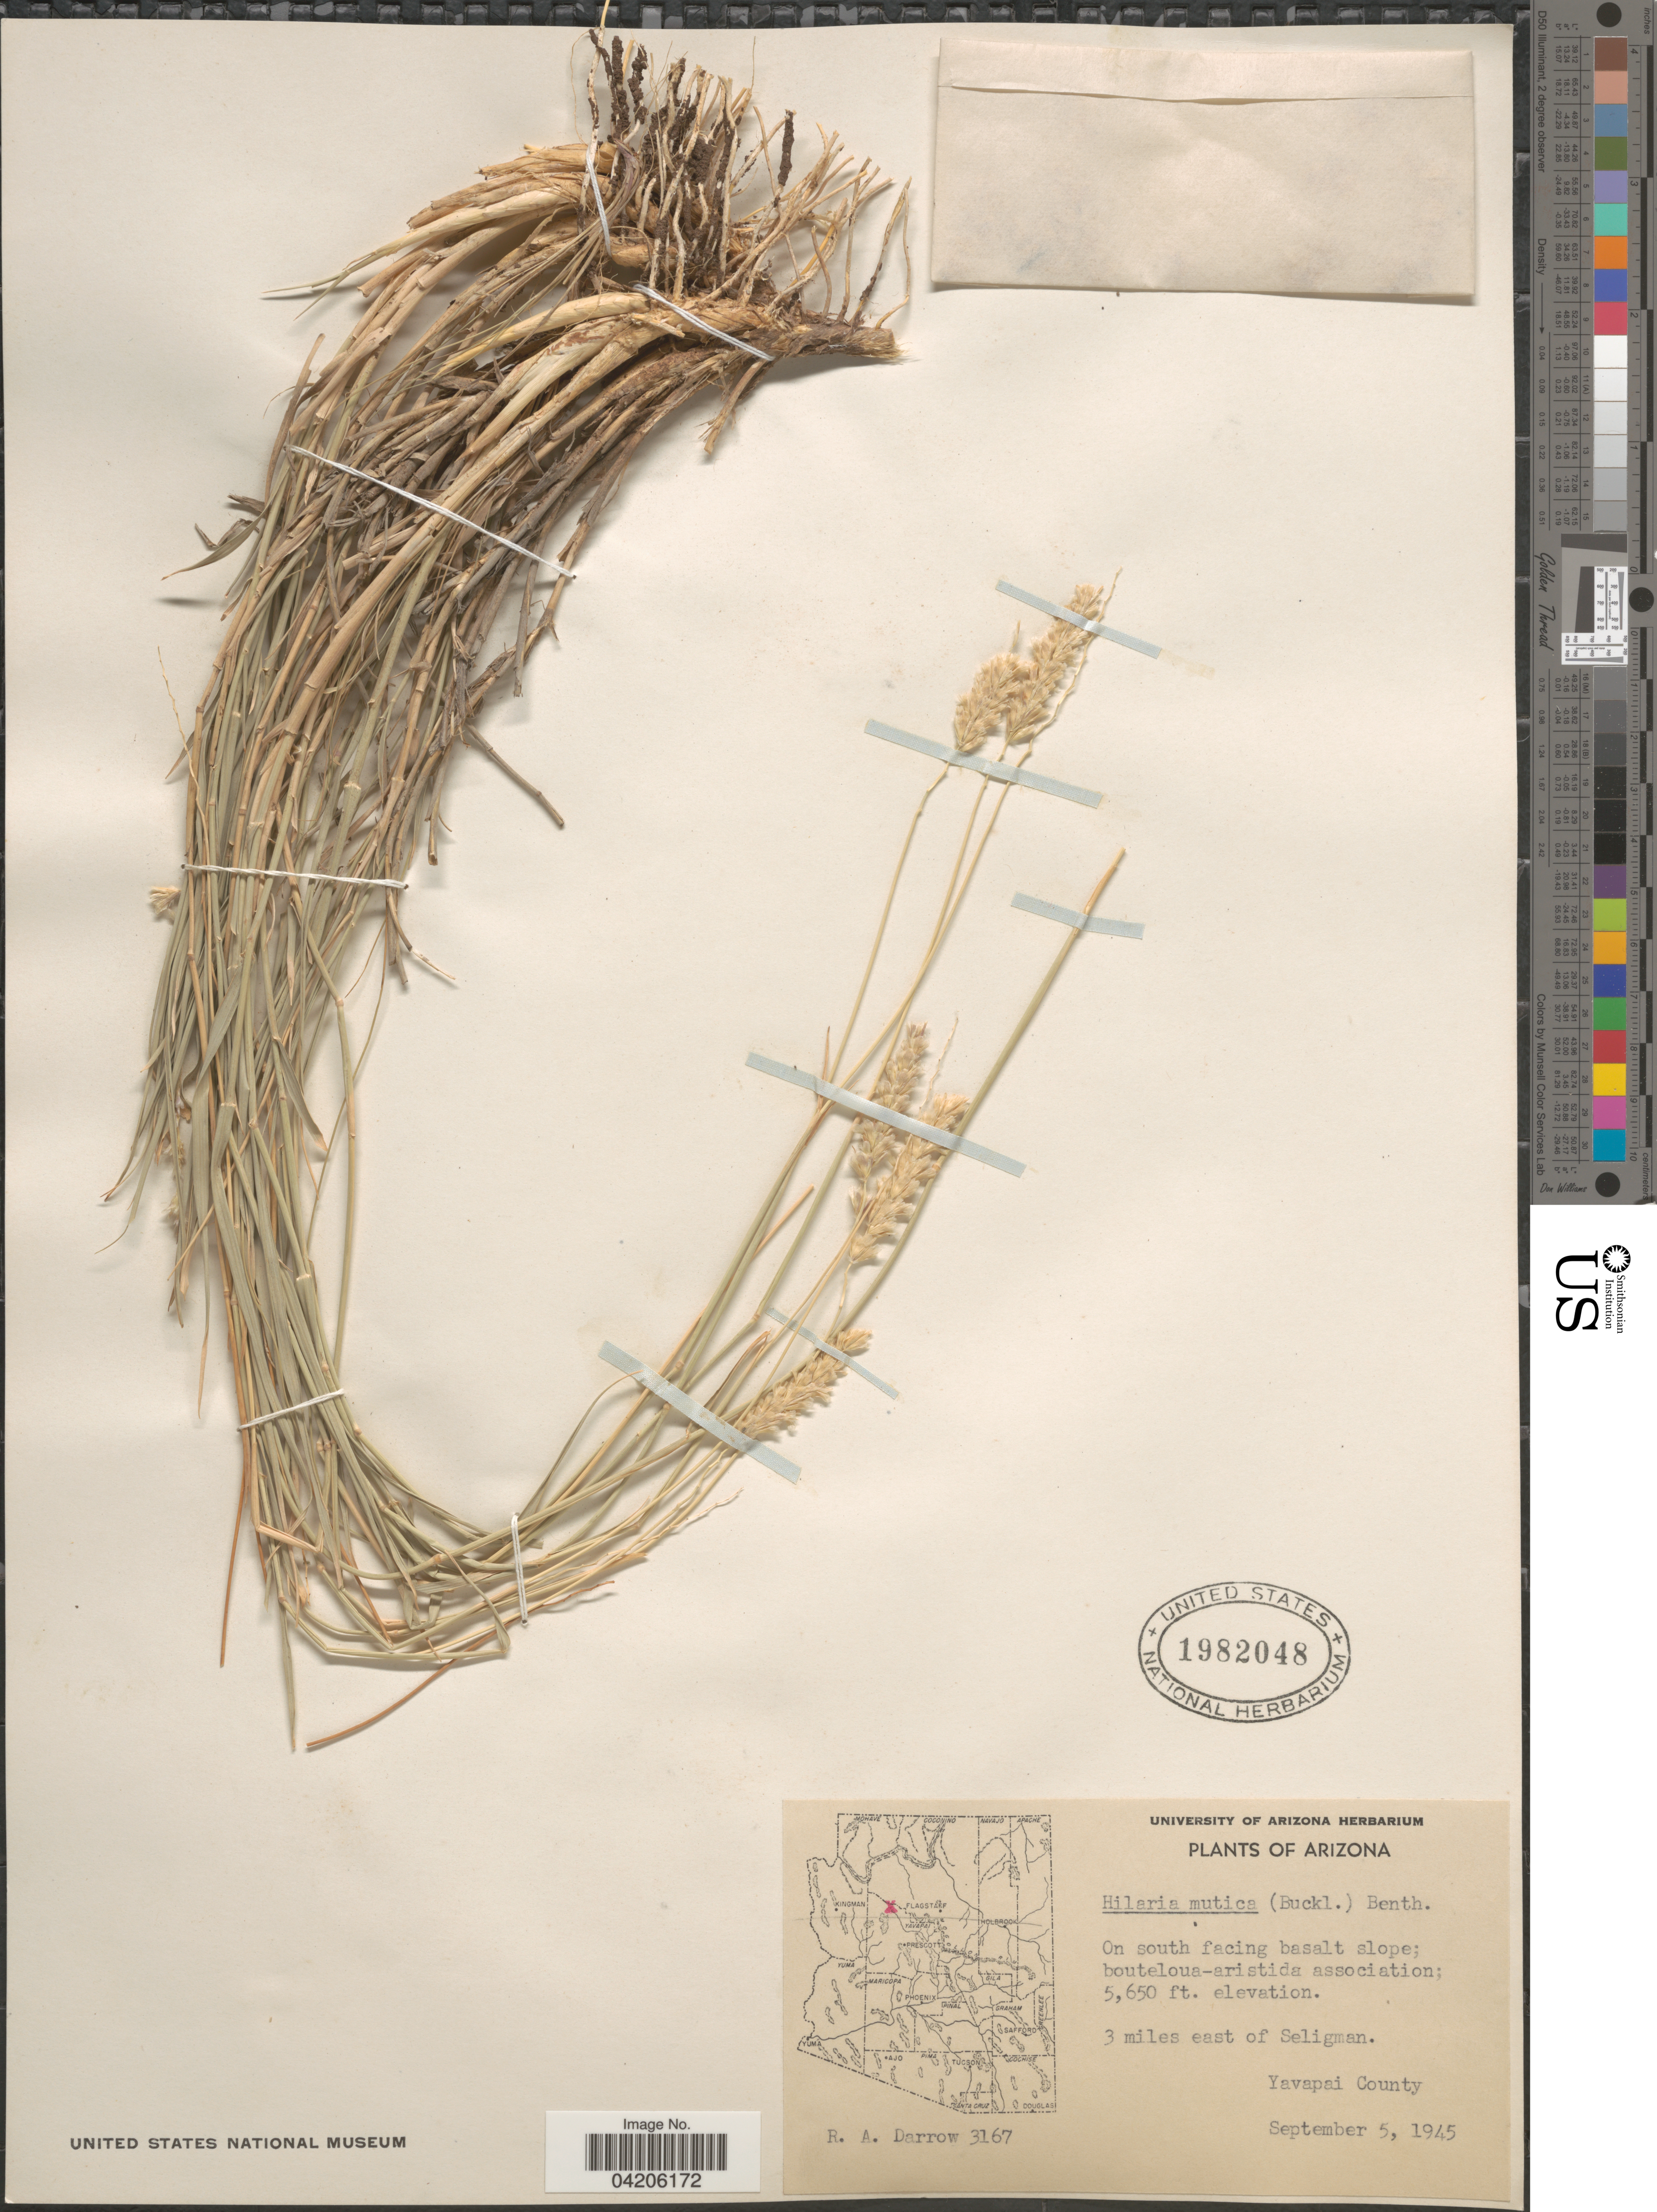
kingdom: Plantae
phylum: Tracheophyta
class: Liliopsida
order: Poales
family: Poaceae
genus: Hilaria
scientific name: Hilaria mutica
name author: (Buckley) Benth.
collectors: R. A. Darrow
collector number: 3167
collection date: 1945-09-05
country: United States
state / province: Arizona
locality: On south facing basalt slope. 3 miles east of Seligman. Yavapai County.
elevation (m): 1722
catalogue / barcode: US 1982048